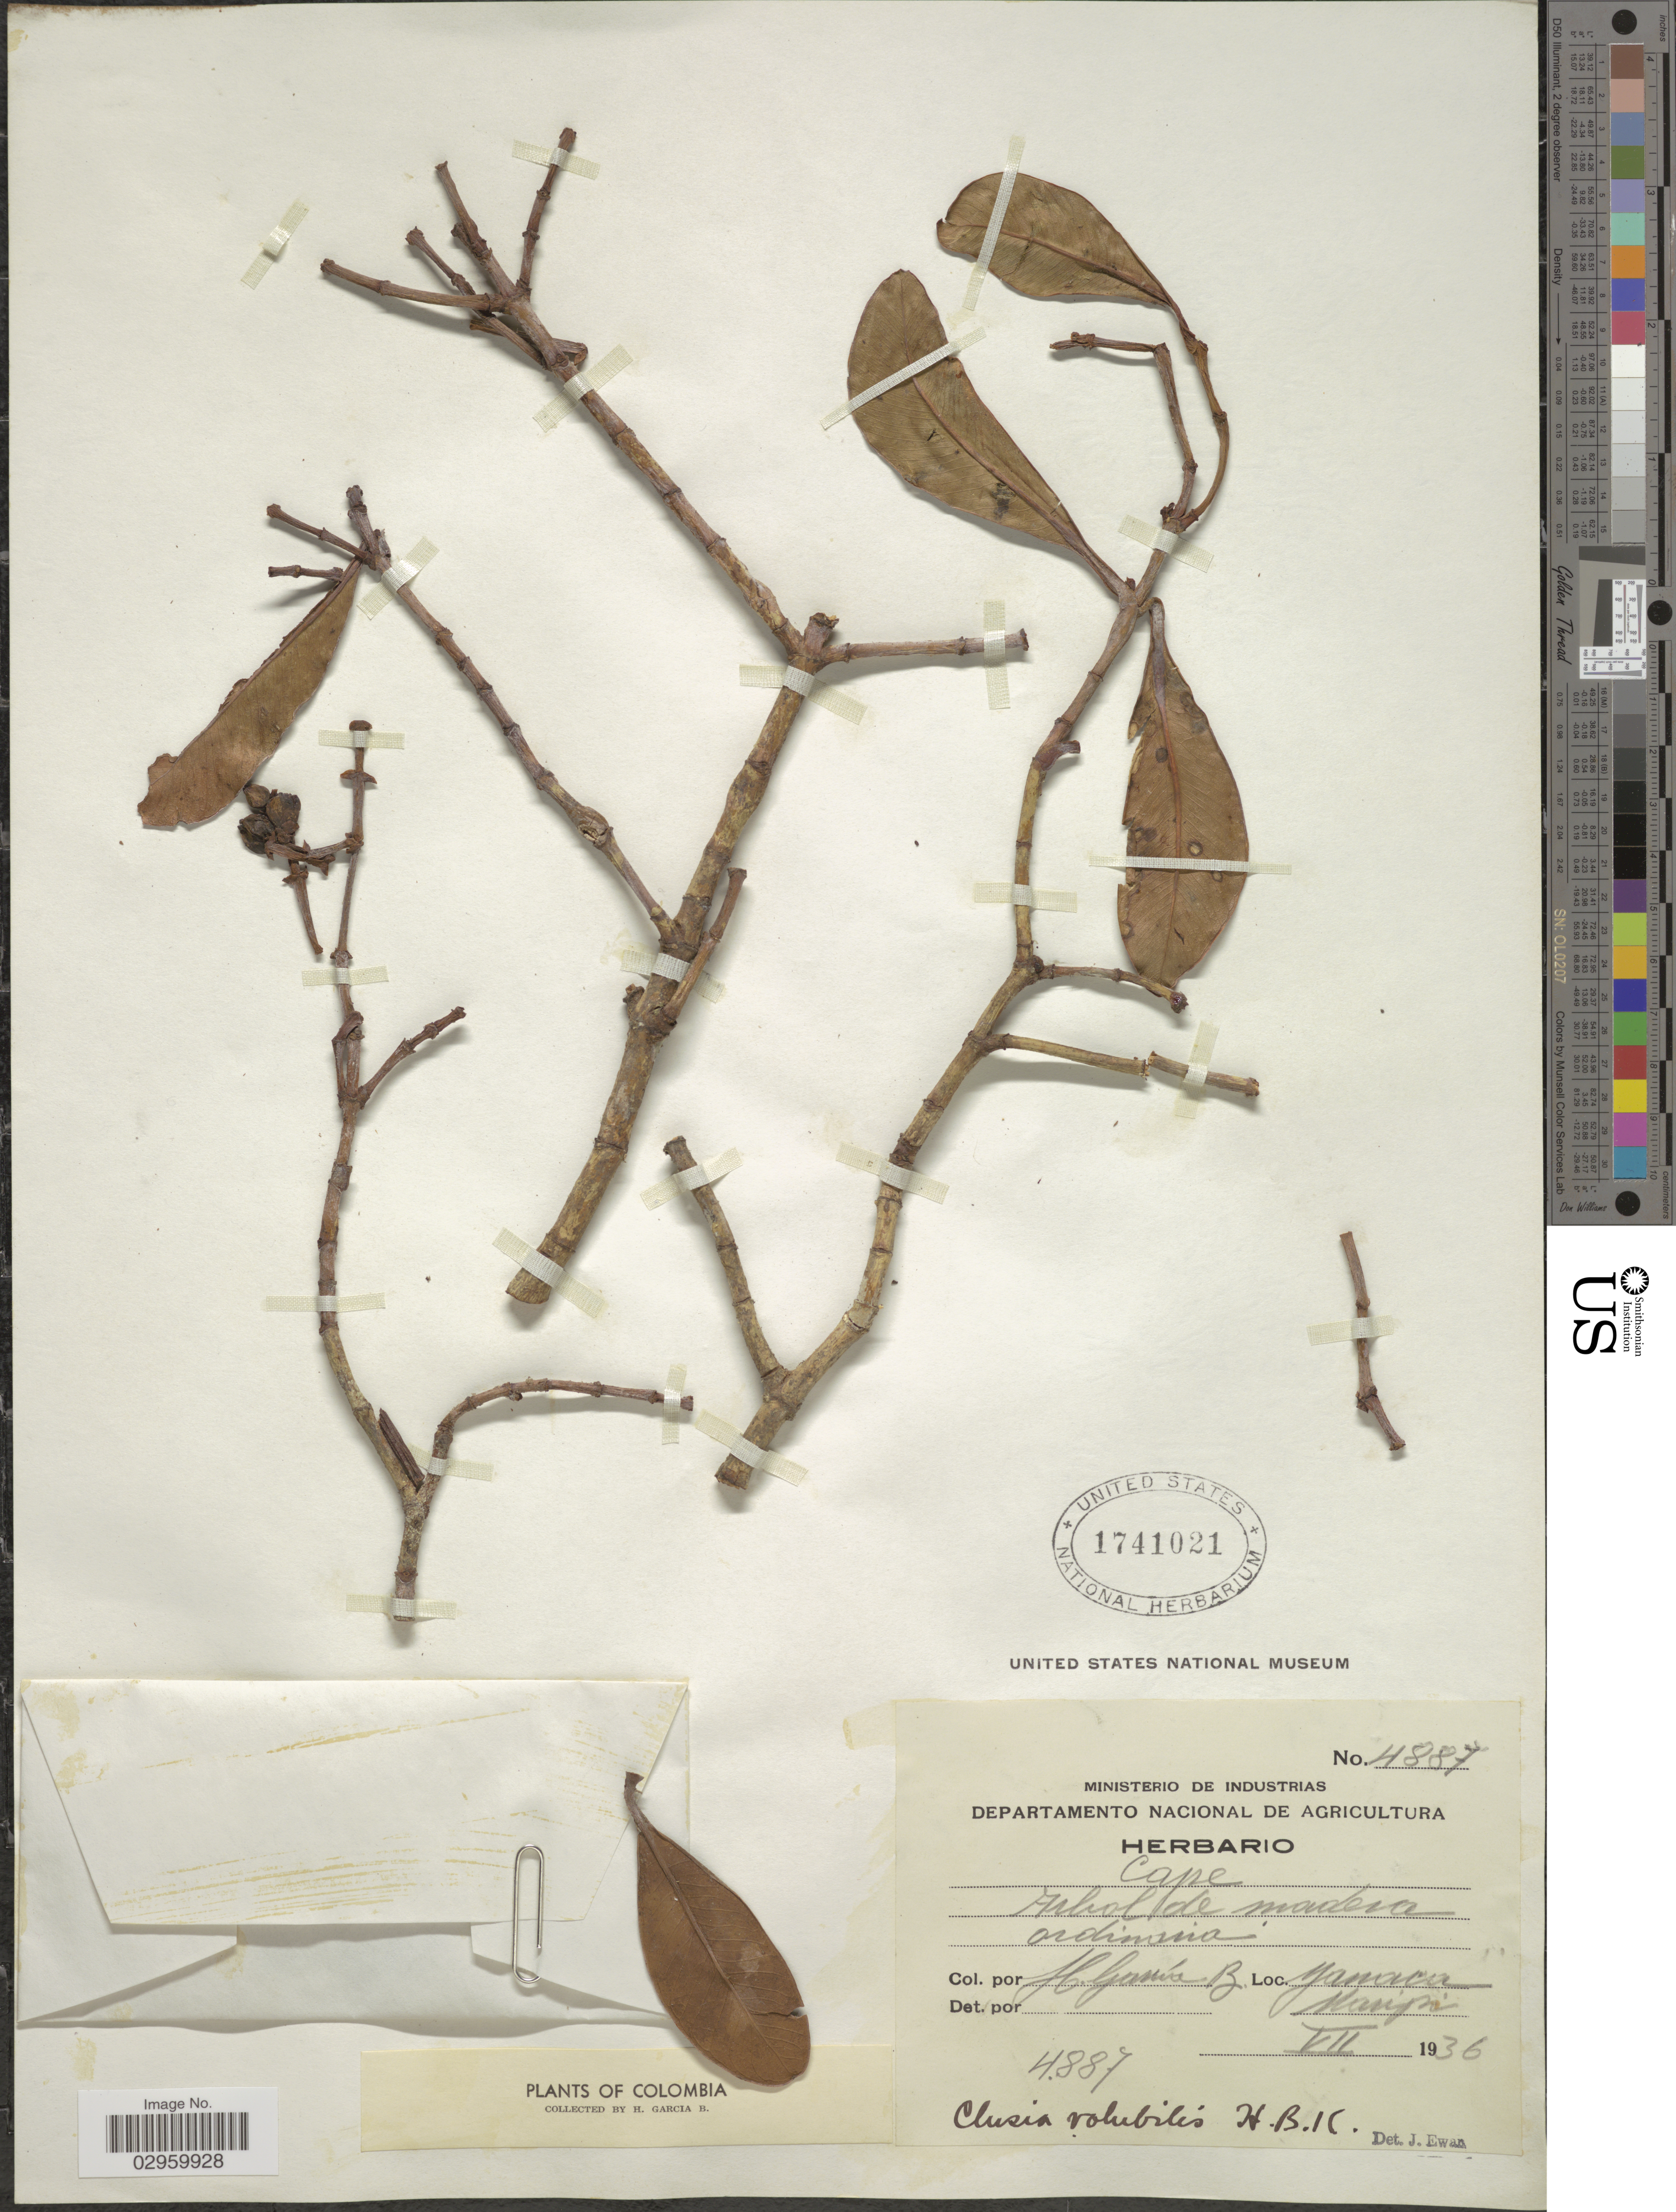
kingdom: Plantae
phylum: Tracheophyta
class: Magnoliopsida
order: Malpighiales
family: Clusiaceae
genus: Clusia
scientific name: Clusia volubilis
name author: Kunth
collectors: H. García B.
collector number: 4887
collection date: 1936-07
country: Colombia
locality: Yanaca Maripi.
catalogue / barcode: US 1741021